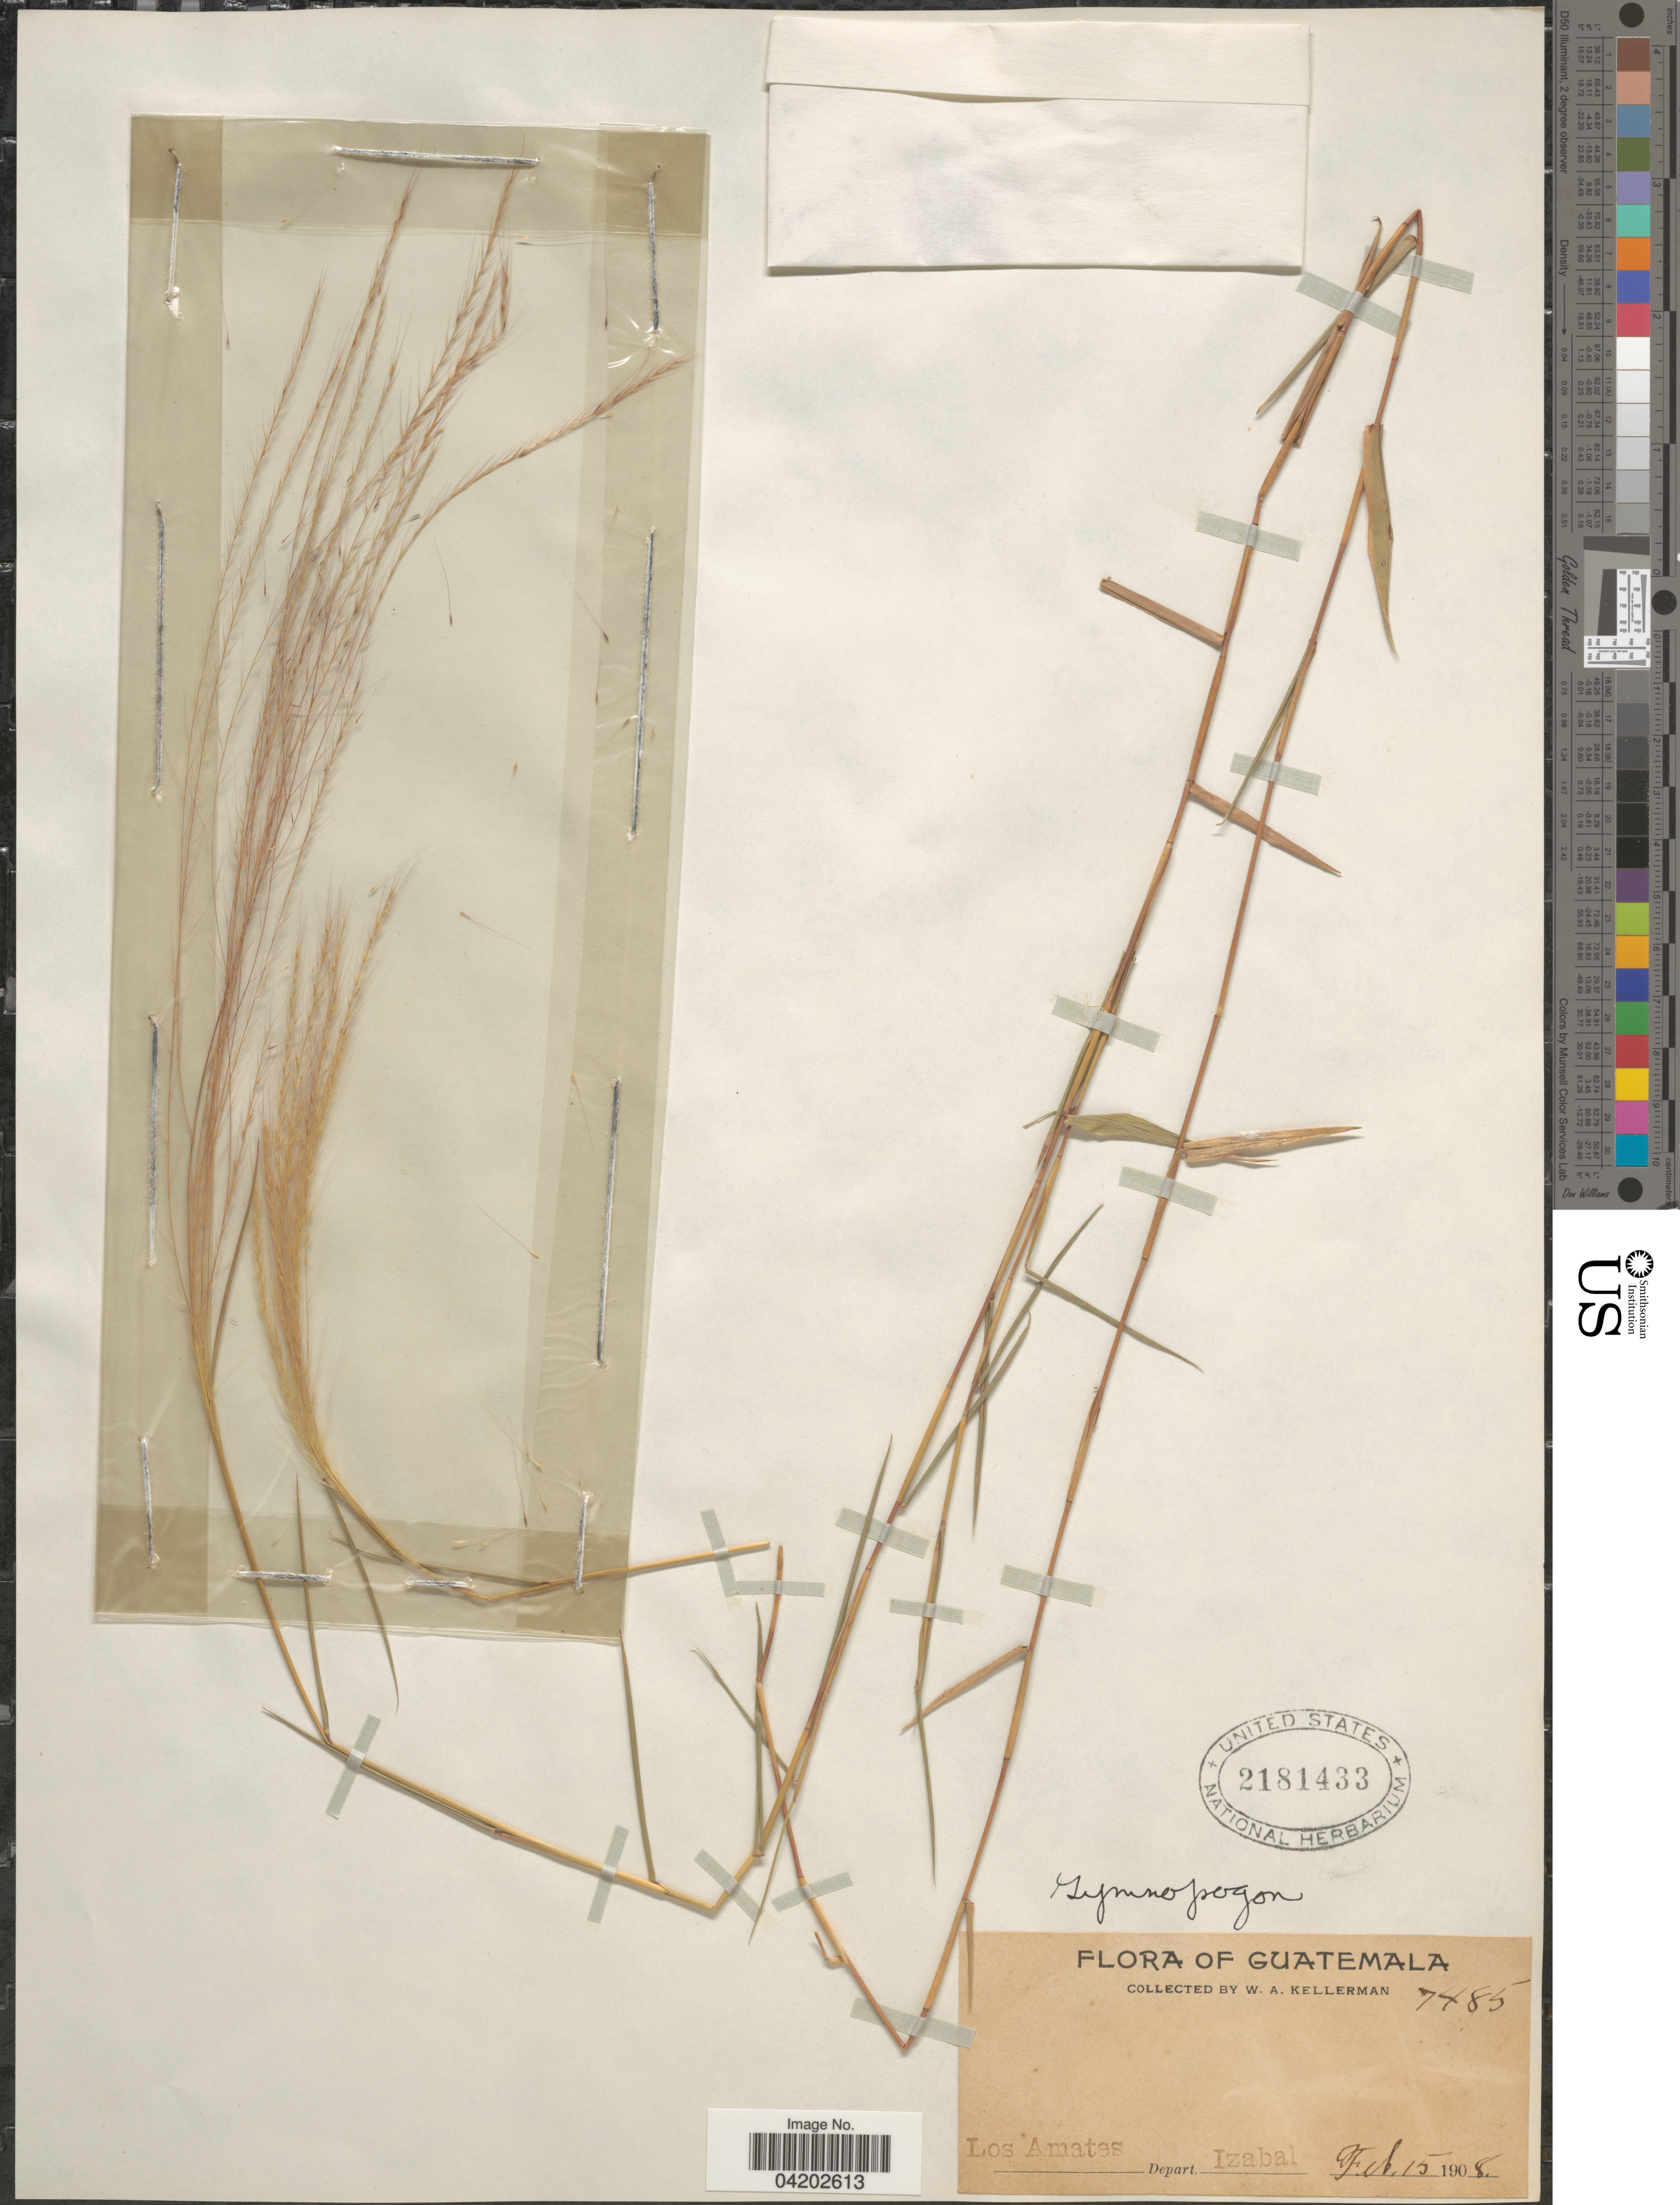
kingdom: Plantae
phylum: Tracheophyta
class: Liliopsida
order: Poales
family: Poaceae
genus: Gymnopogon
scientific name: Gymnopogon sp.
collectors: W. Kellerman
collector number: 7485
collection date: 1908-02-15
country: Guatemala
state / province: Izabal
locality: Los Amates Depart. Izabal.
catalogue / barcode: US 2181433